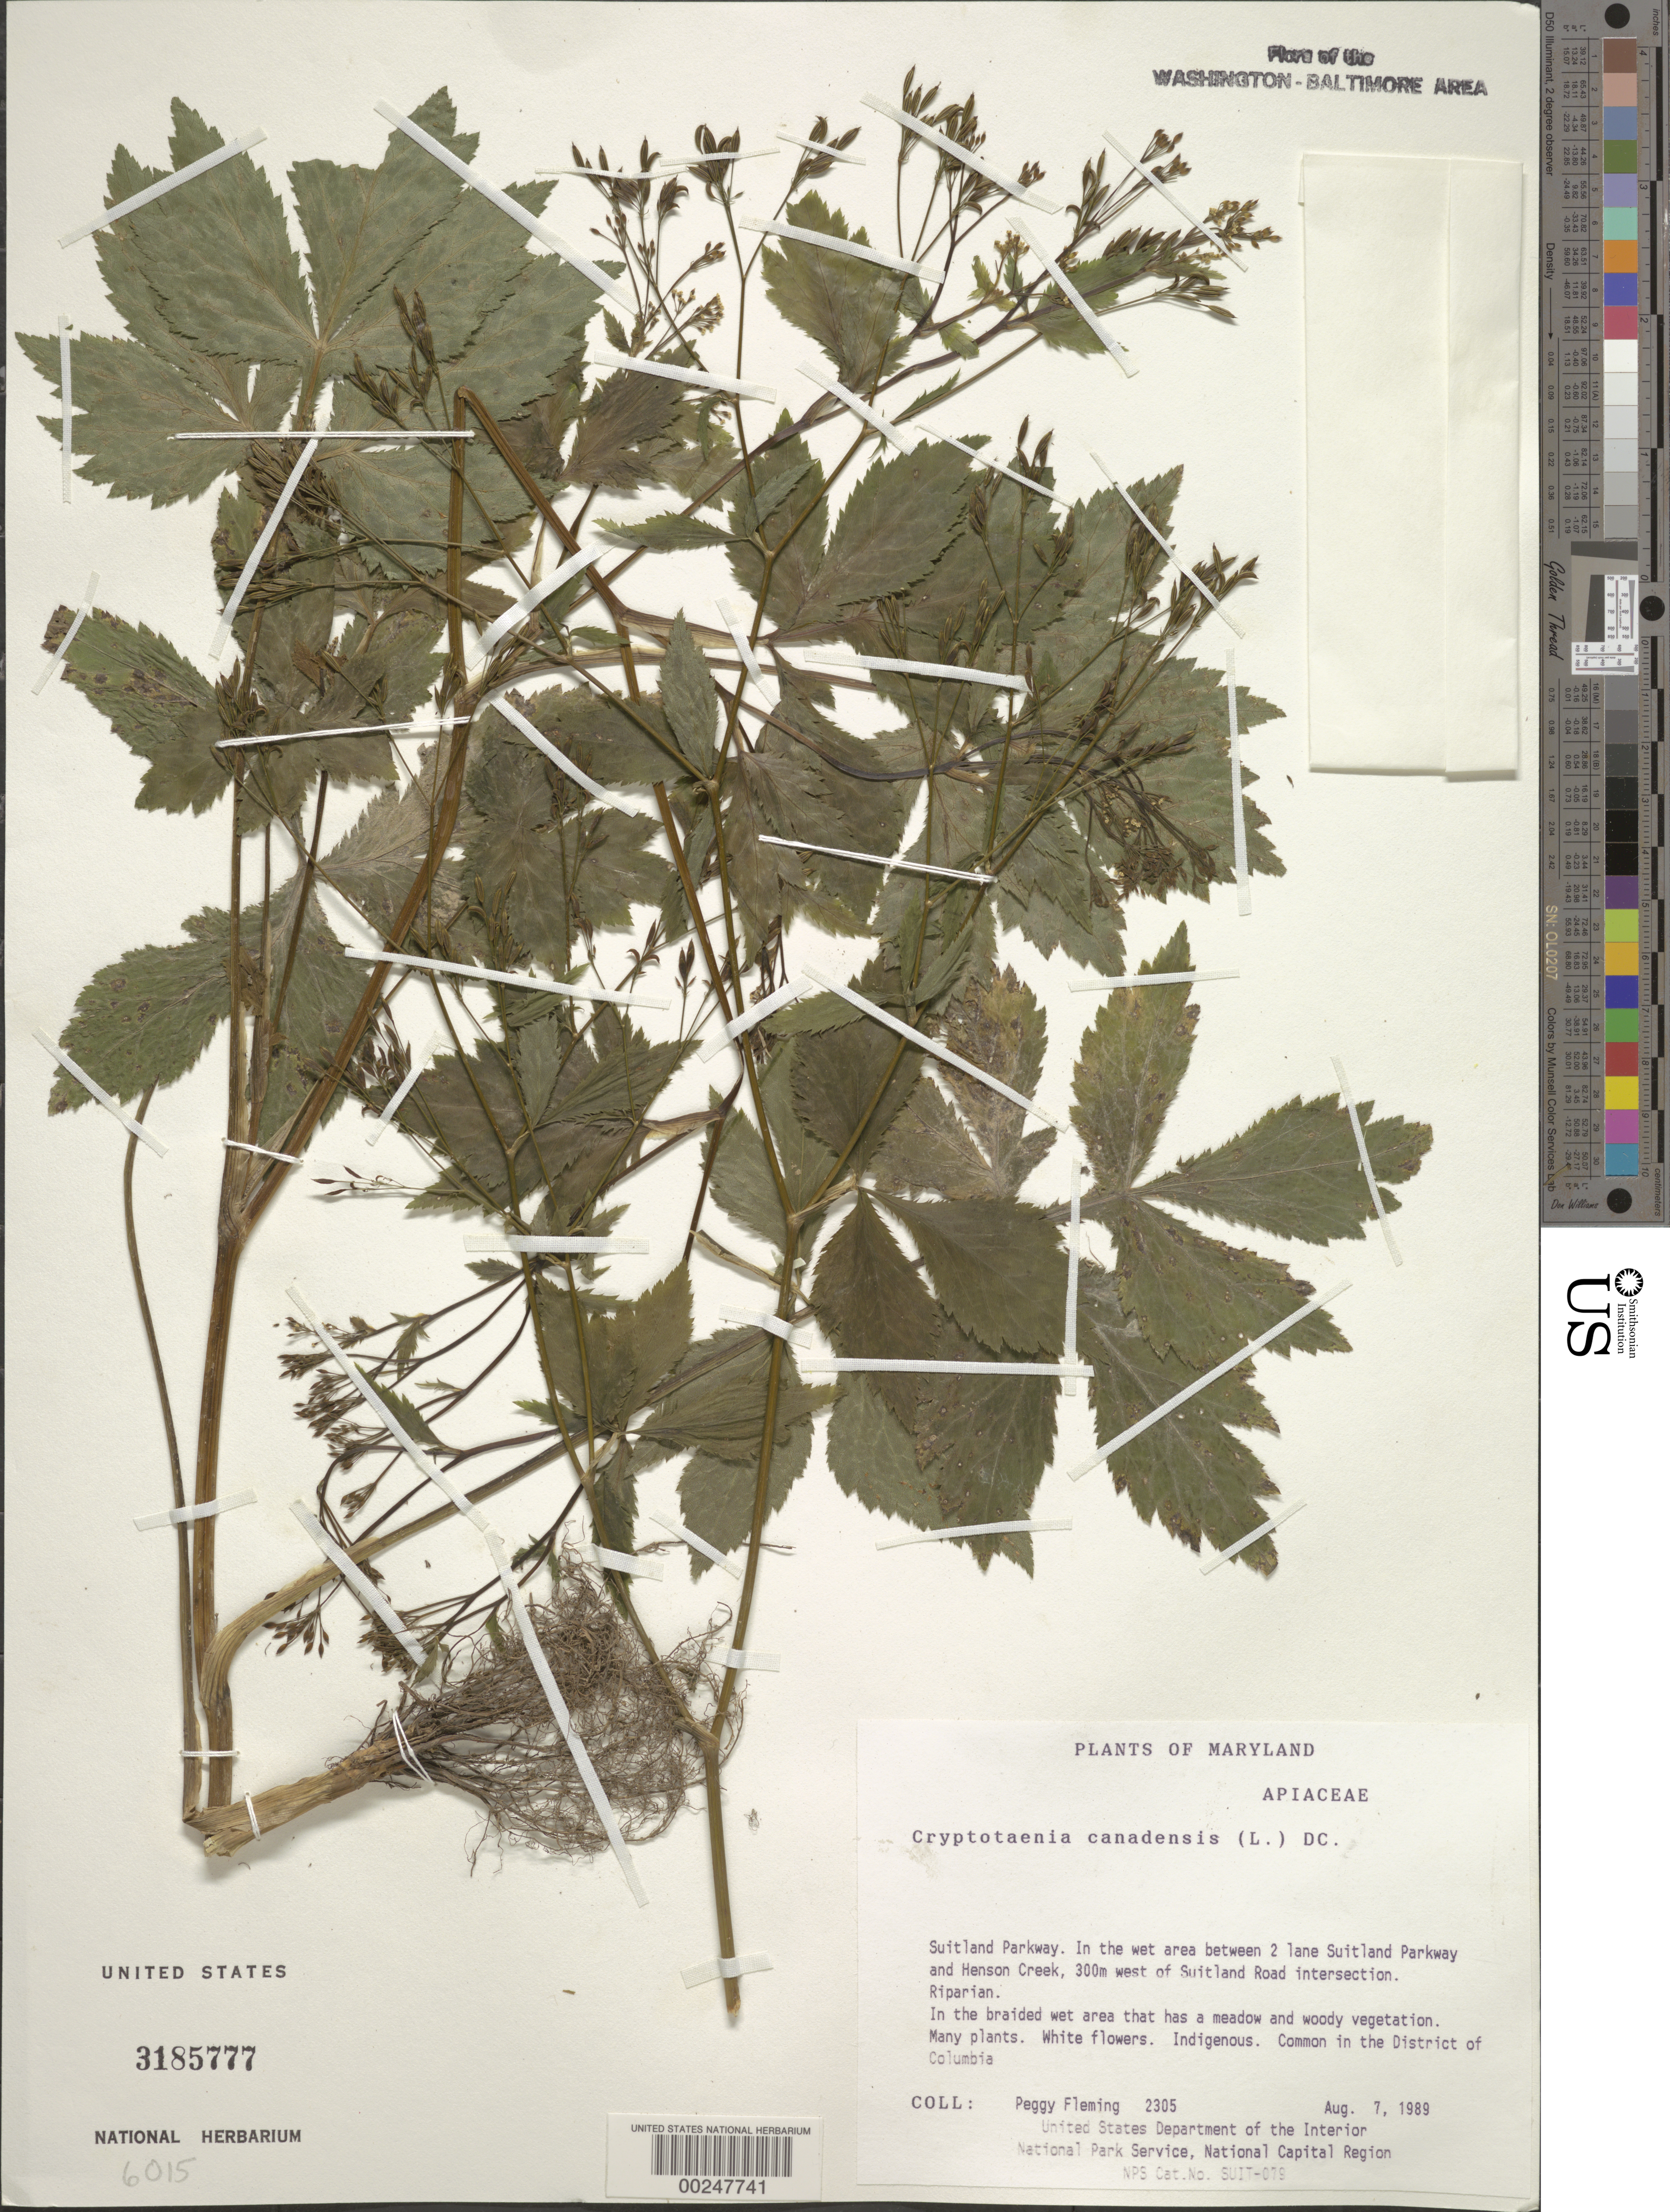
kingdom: Plantae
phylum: Tracheophyta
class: Magnoliopsida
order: Apiales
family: Apiaceae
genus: Cryptotaenia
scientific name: Cryptotaenia canadensis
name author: (L.) DC.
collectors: P. Fleming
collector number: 2305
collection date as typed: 07 Aug 1989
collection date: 1989-08-07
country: United States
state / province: Maryland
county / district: Prince George's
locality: Suitland Parkway, W of Suitland Road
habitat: In the braided wet area that has a meadow and woody vegetation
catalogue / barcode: US 3185777